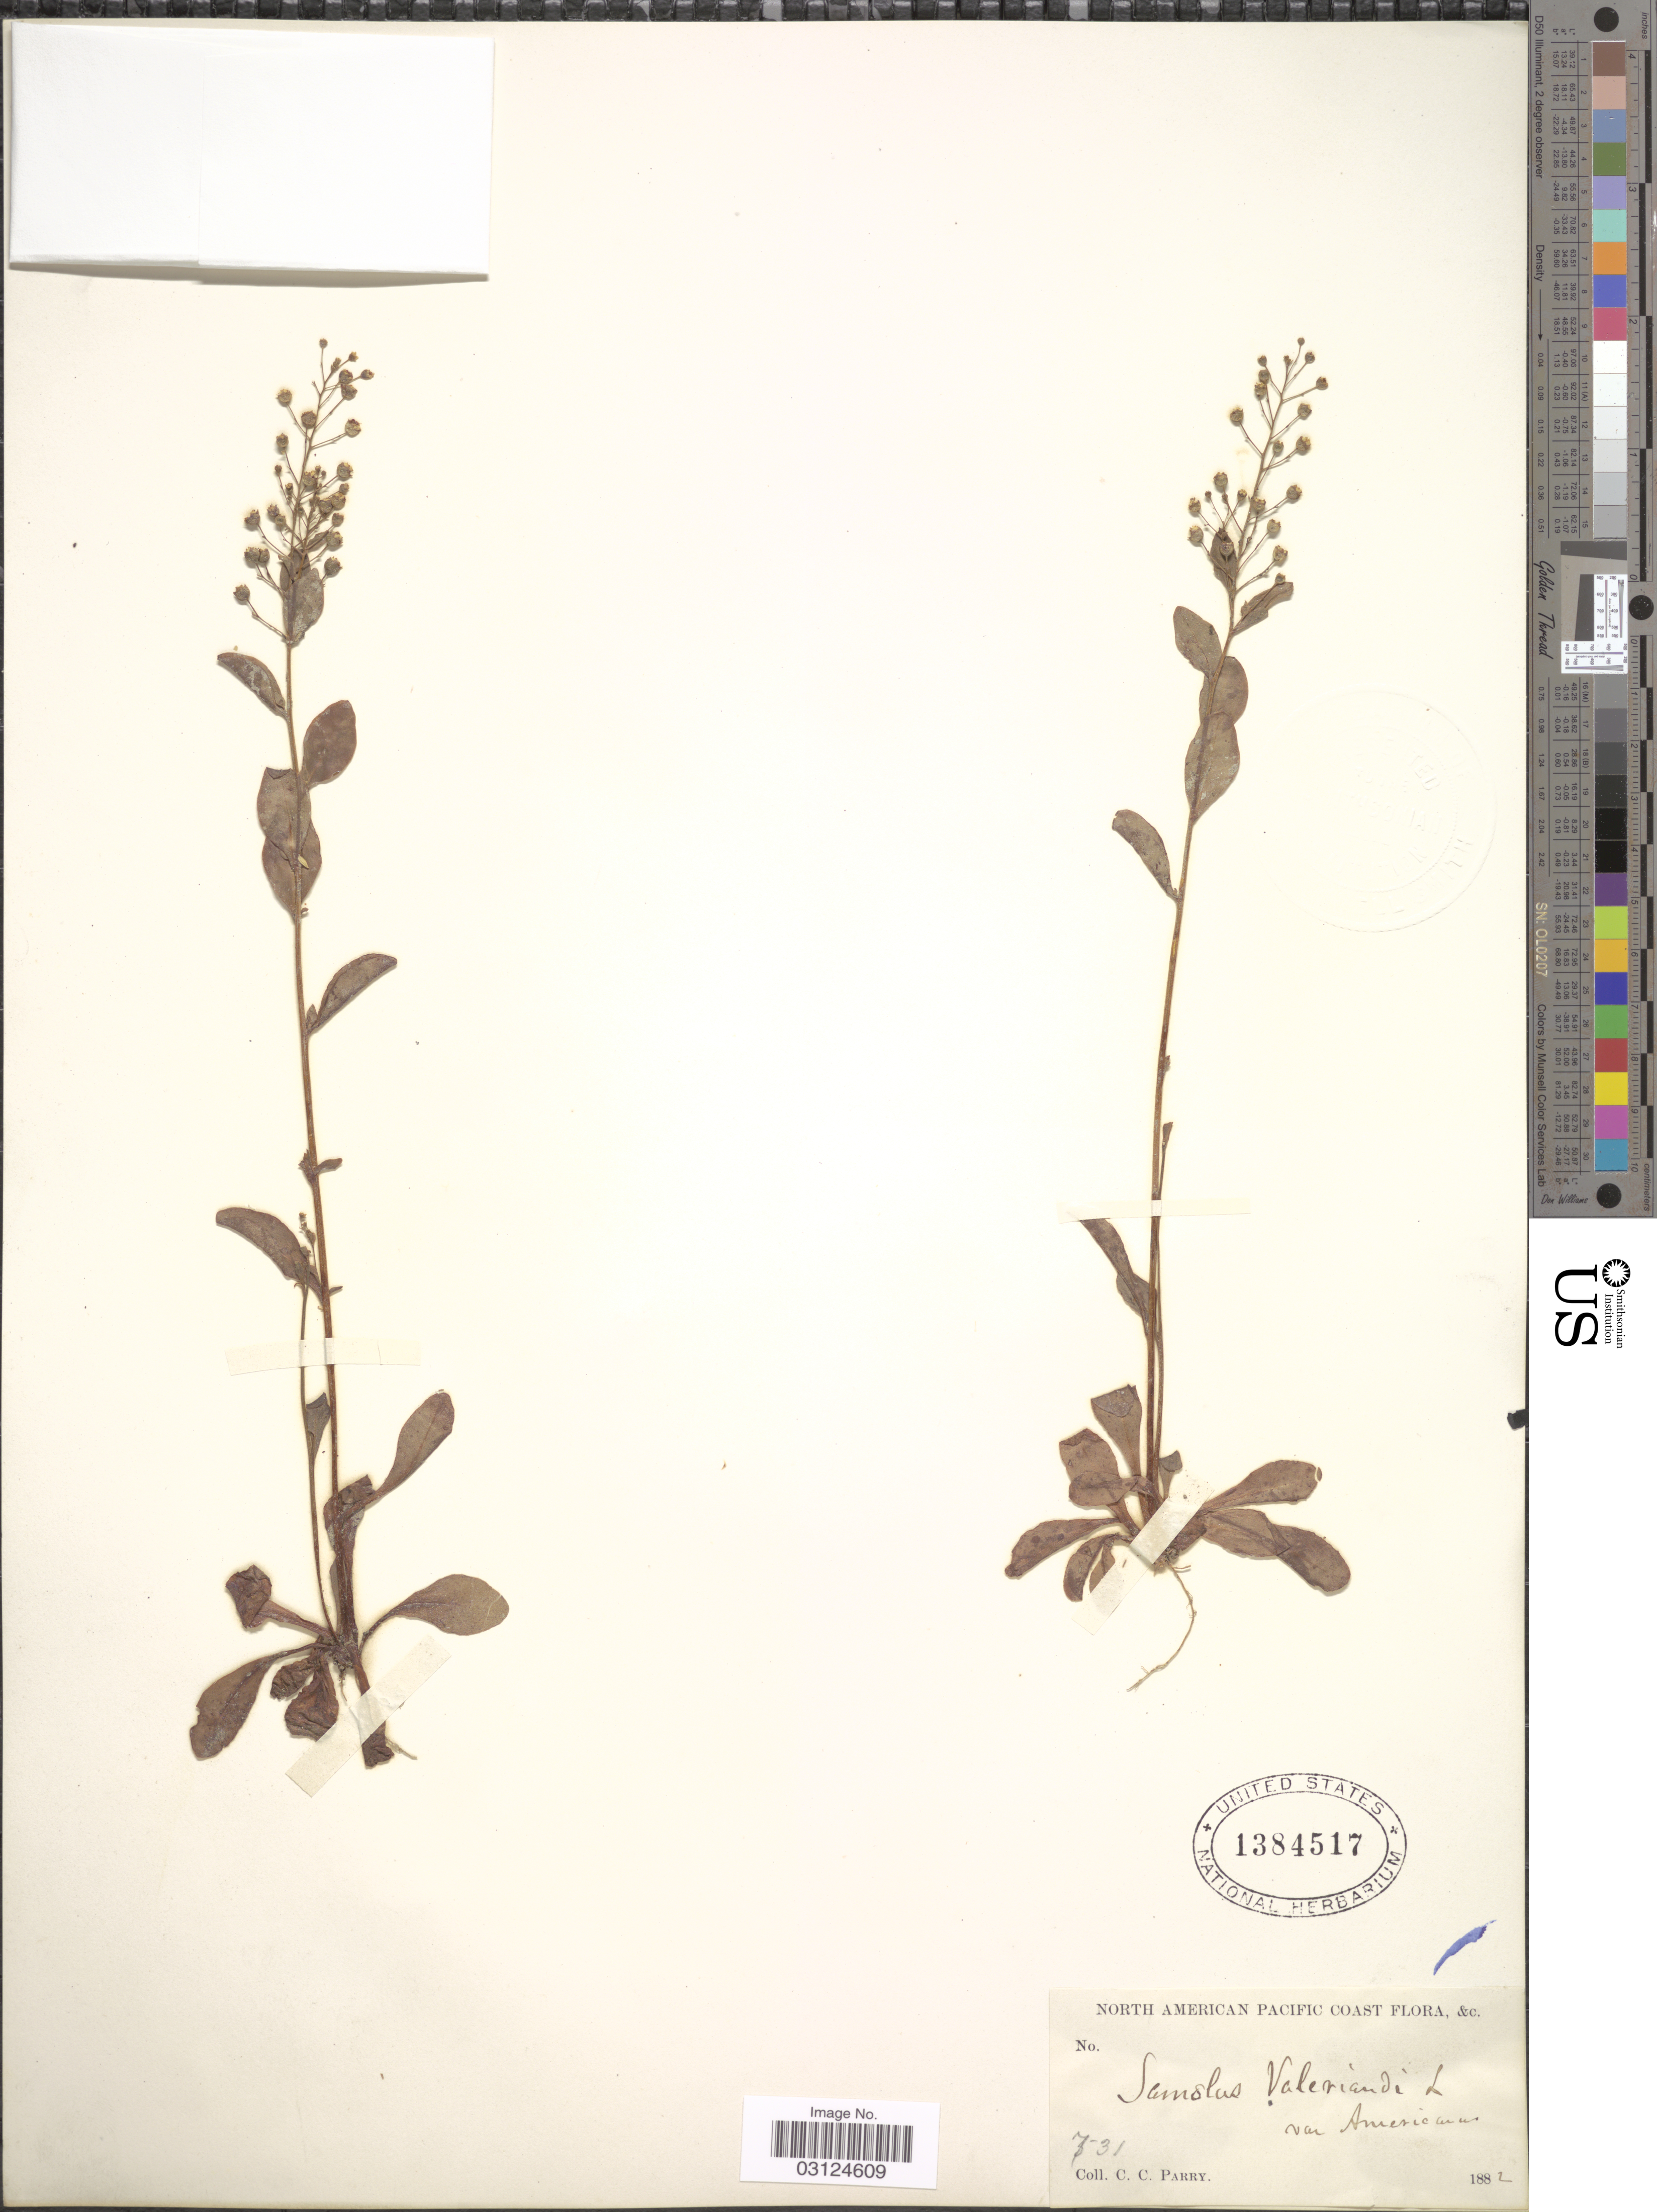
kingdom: Plantae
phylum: Tracheophyta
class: Magnoliopsida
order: Ericales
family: Primulaceae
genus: Samolus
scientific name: Samolus parviflorus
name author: Raf.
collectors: C. C. Parry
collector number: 731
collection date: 1882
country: United States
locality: North American Pacific Coast.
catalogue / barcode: US 1384517